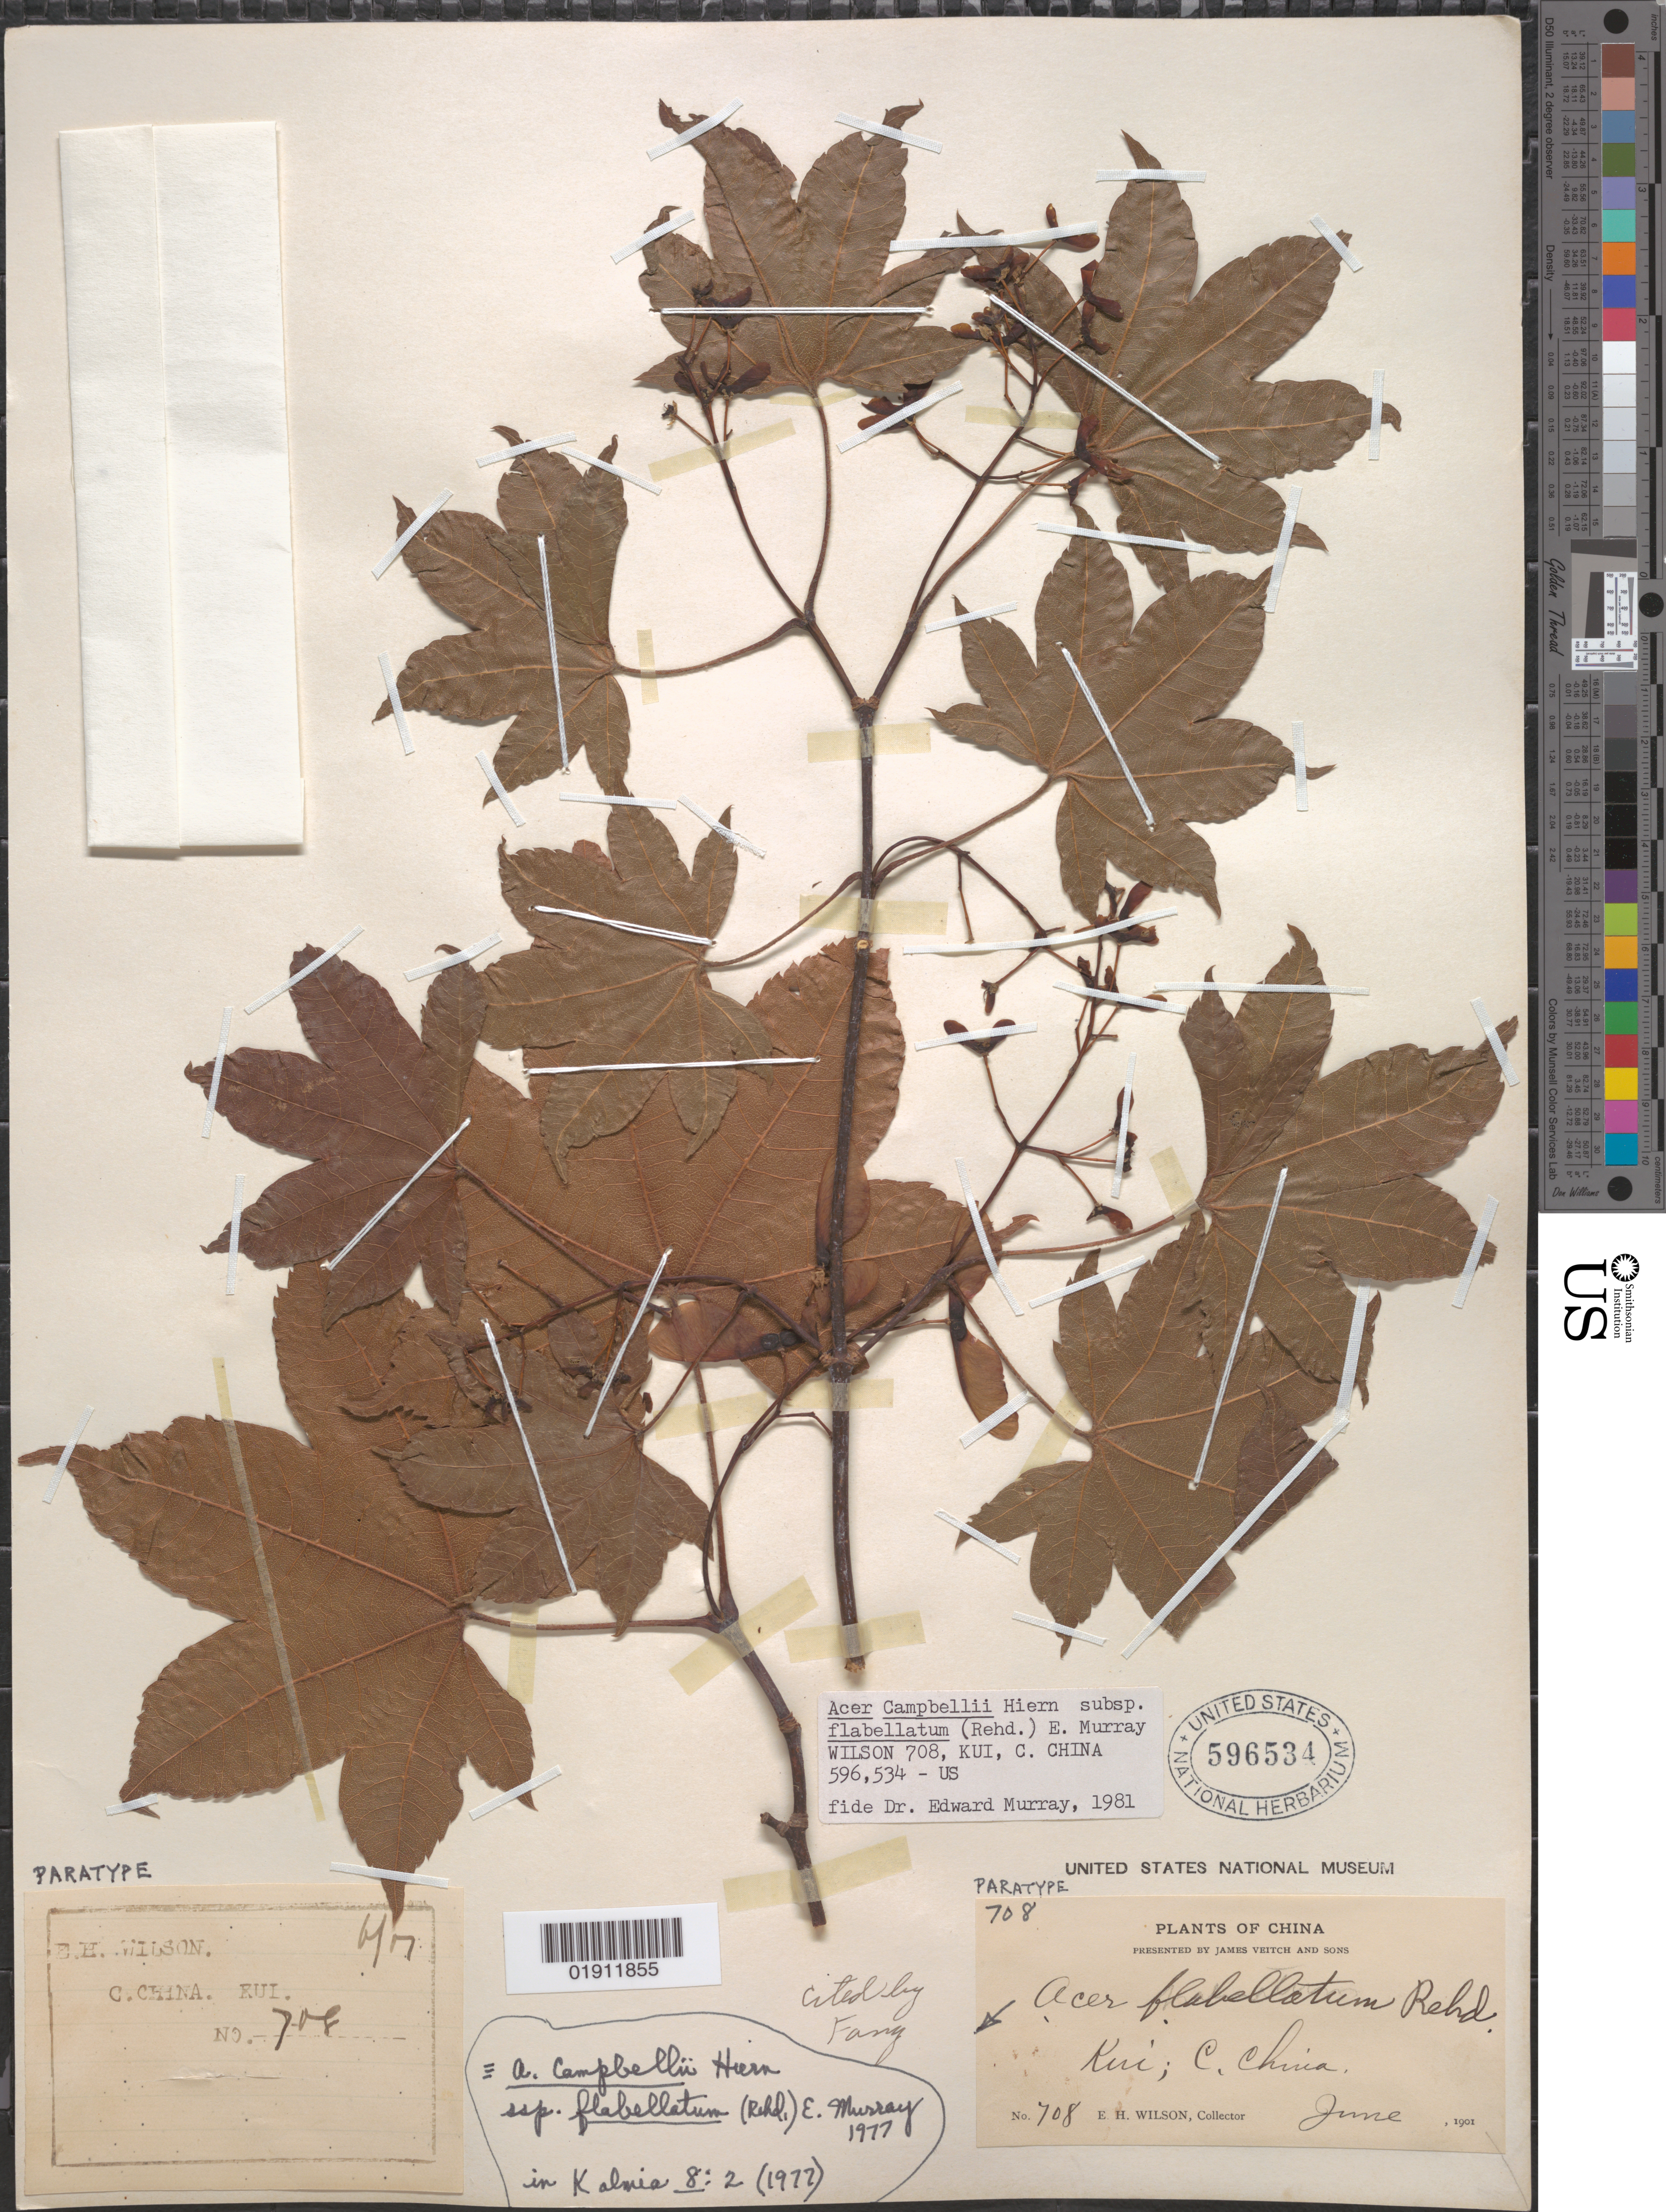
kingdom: Plantae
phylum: Tracheophyta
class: Magnoliopsida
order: Sapindales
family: Sapindaceae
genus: Acer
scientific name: Acer campbellii subsp. flabellatum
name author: (Rehder) A.E. Murray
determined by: Murray, Edward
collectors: E. H. Wilson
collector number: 708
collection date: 1901-06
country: China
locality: Kui, C. China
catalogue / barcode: US 596534